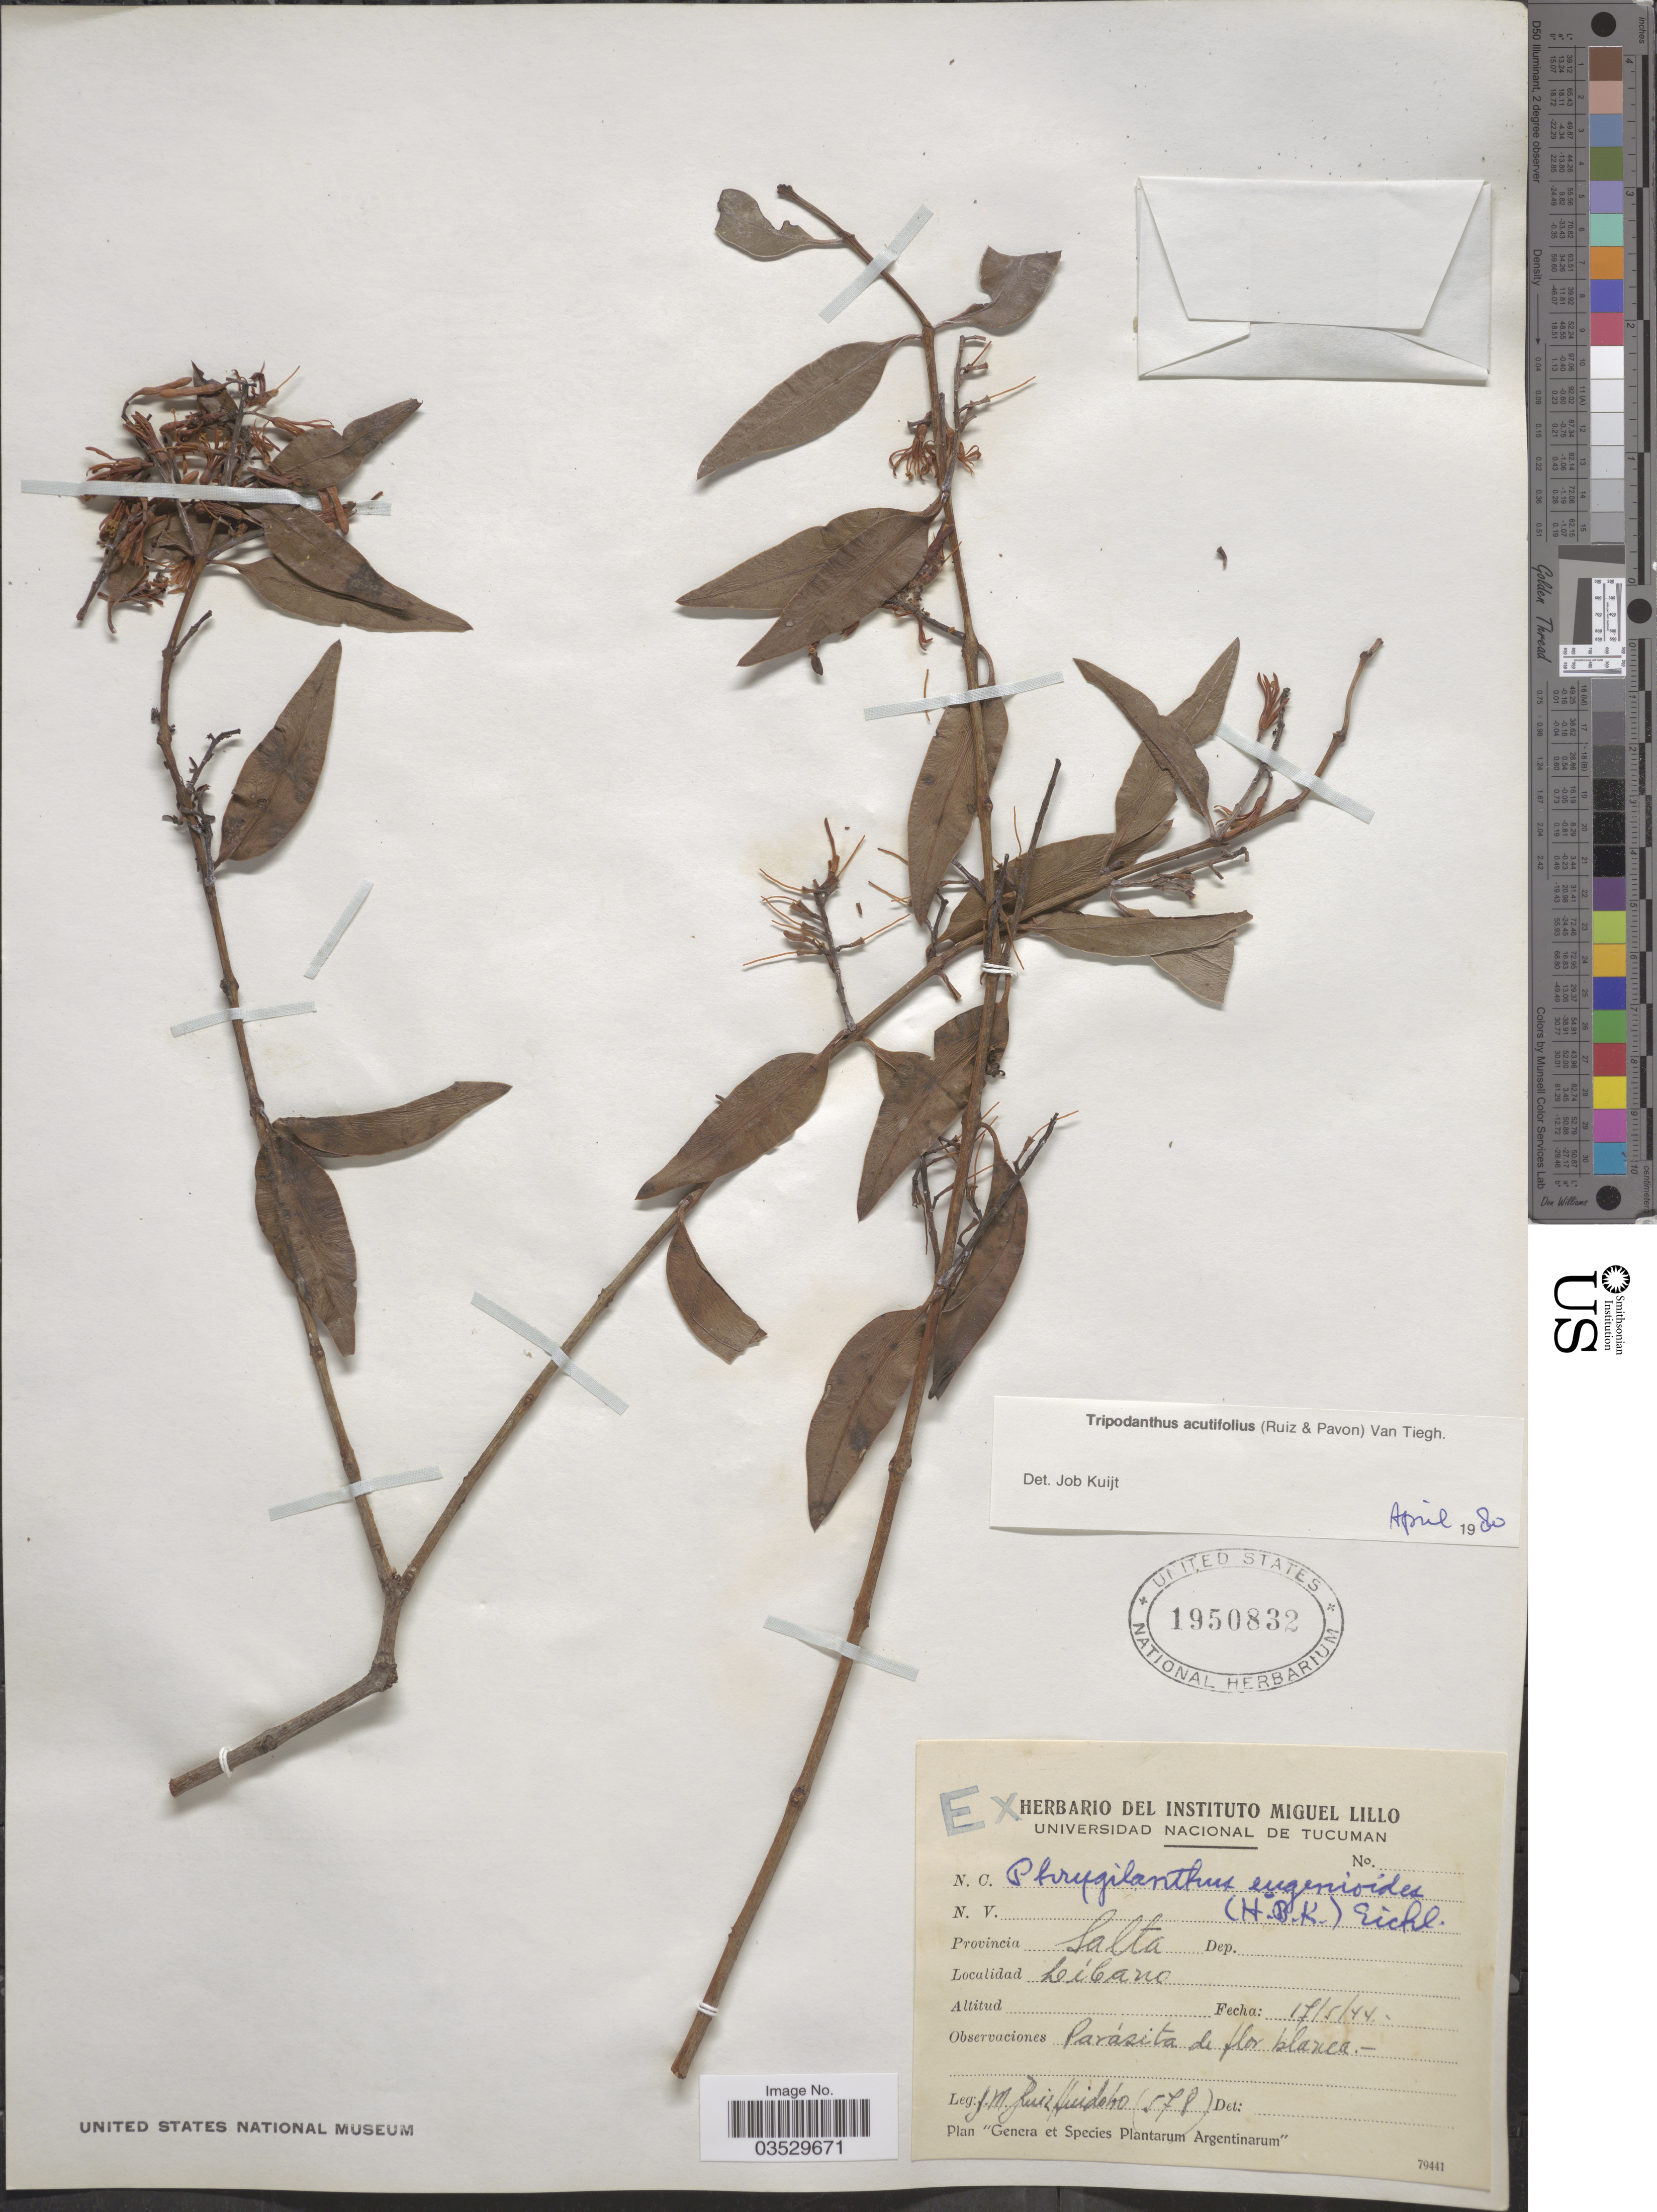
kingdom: Plantae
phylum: Tracheophyta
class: Magnoliopsida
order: Santalales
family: Loranthaceae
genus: Tripodanthus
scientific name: Tripodanthus acutifolius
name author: Tiegh.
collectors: A. Ruiz Huidobo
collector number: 578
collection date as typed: Transcribed d/m/y: 17/5/44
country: Argentina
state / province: Salta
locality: Líbano.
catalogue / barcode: US 1950832